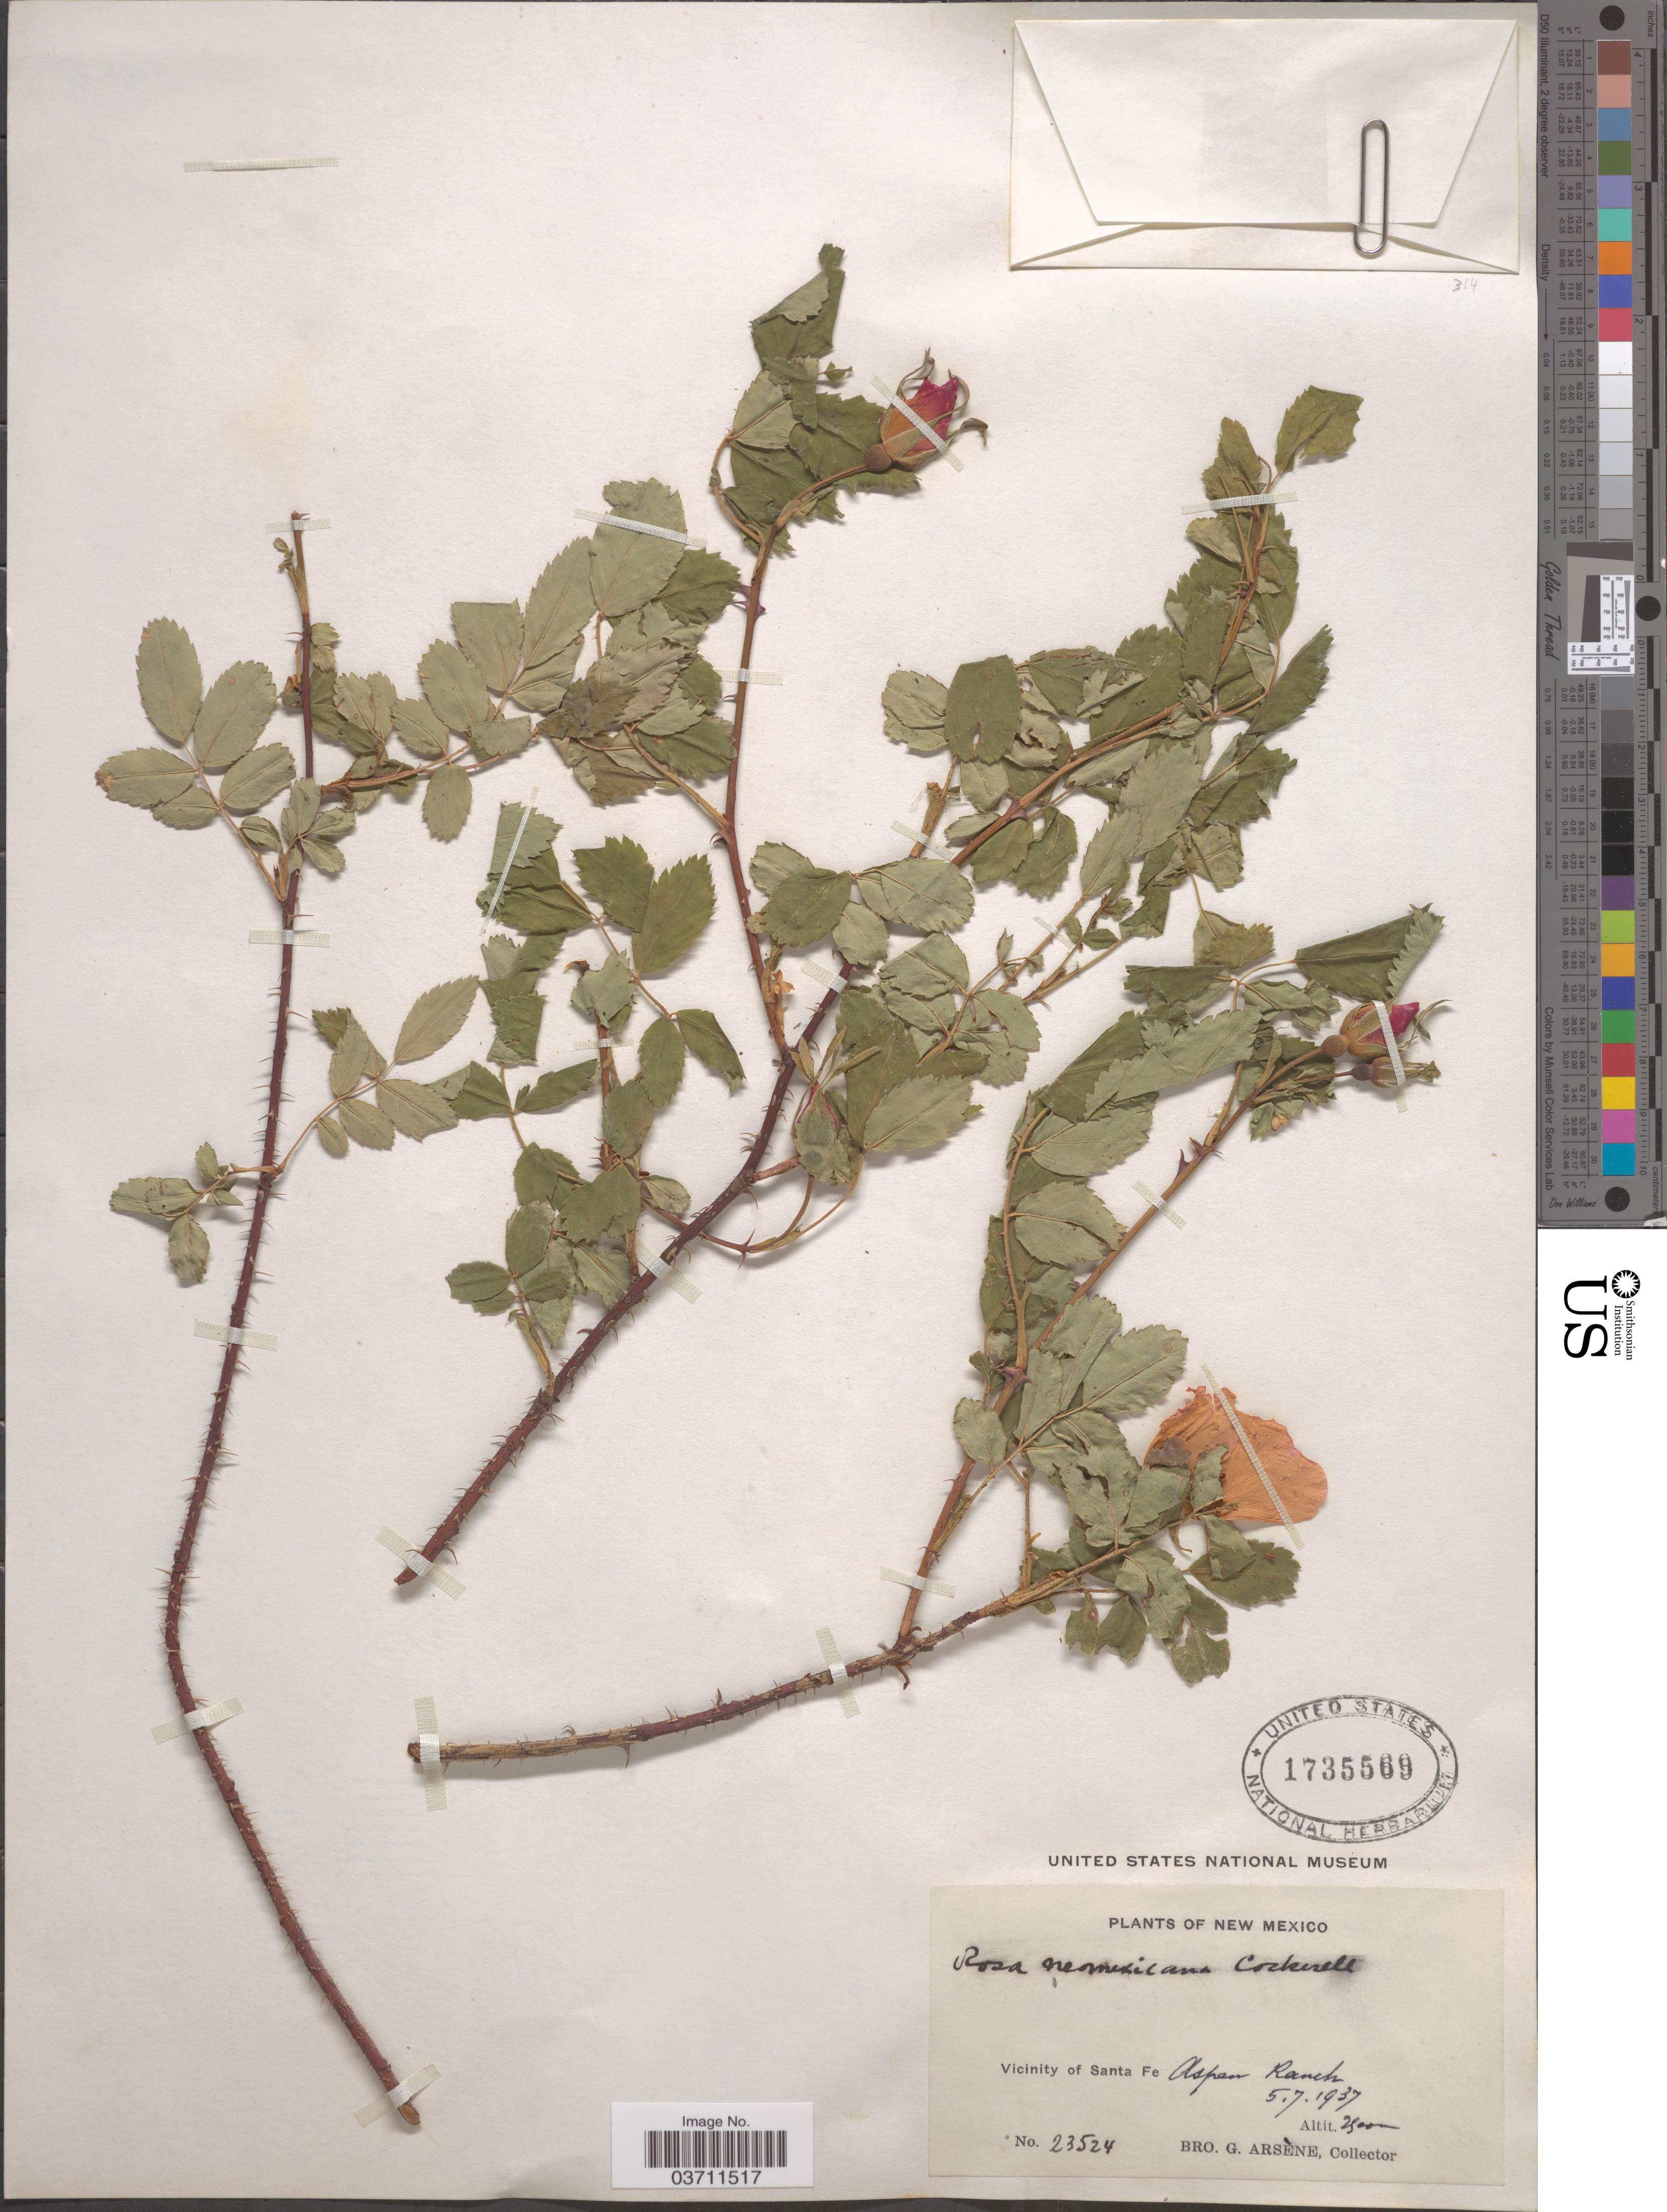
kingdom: Plantae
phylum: Tracheophyta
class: Magnoliopsida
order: Rosales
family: Rosaceae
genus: Rosa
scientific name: Rosa neomexicana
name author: Cockerell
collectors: Bro. G. Arsène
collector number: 23524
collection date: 1937-05-07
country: United States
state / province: New Mexico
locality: Vicinity of Santa Fe, Aspen Ranch.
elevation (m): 2900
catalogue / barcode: US 1735569